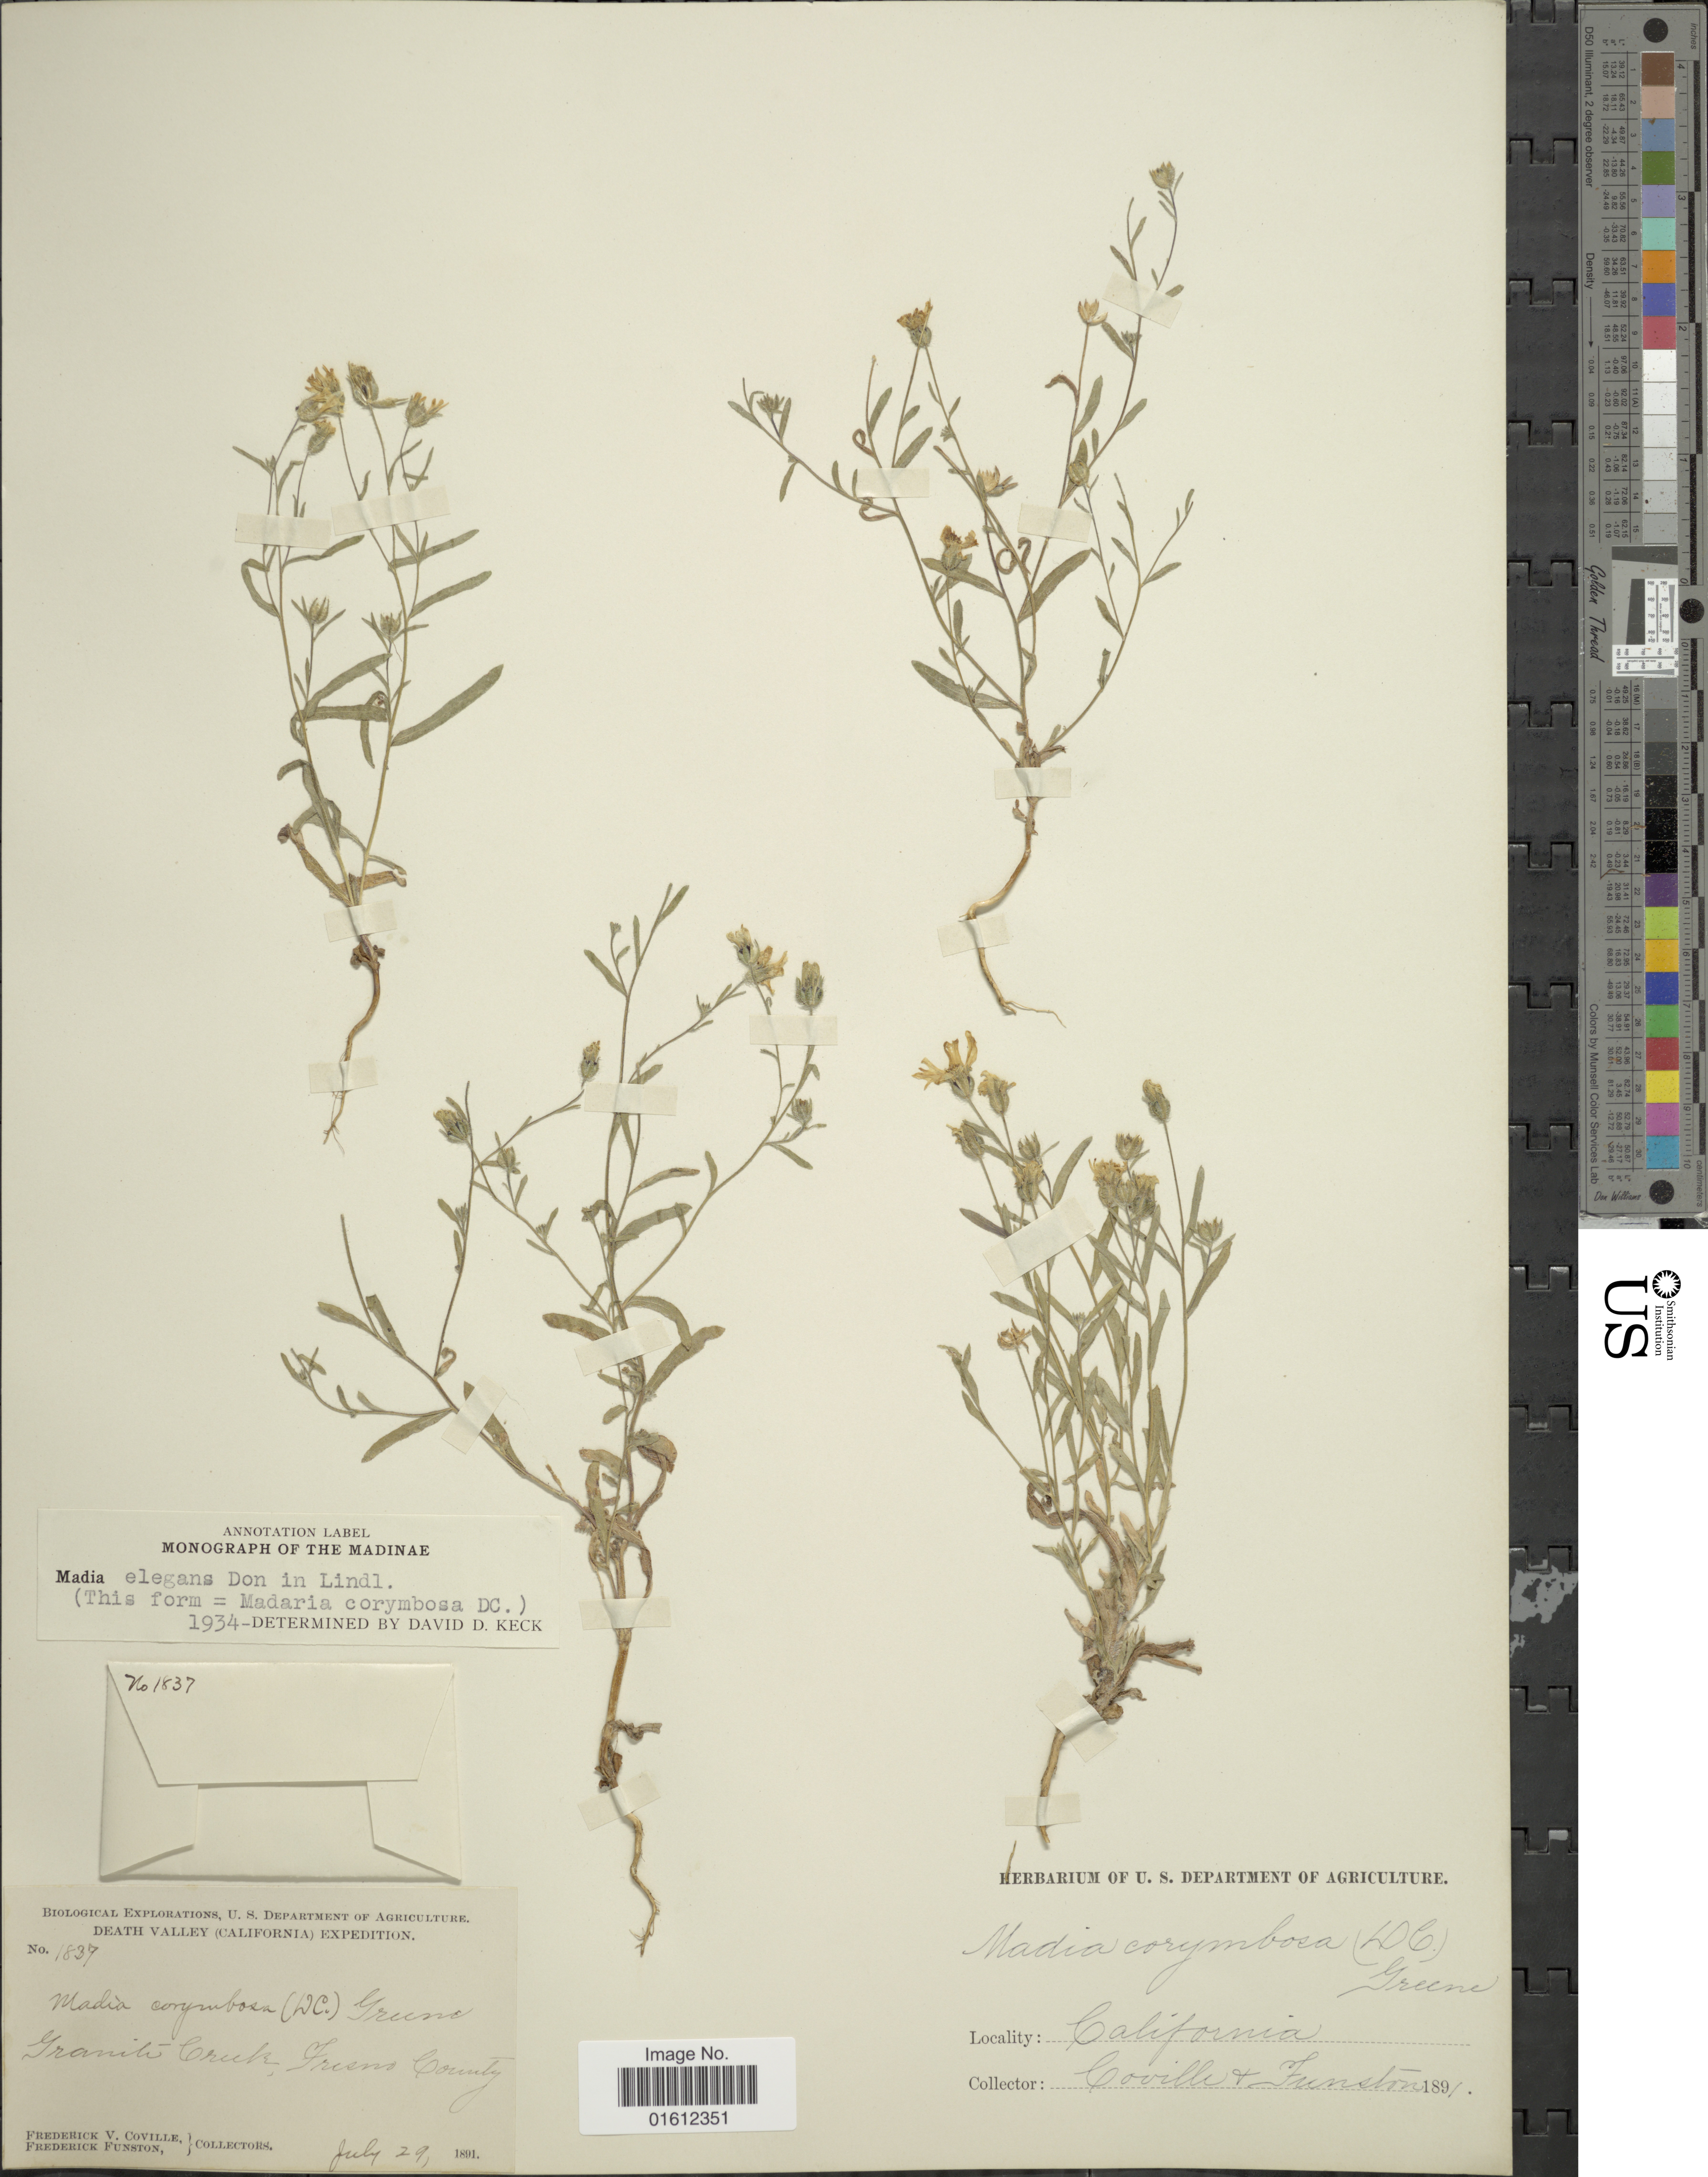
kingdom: Plantae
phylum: Tracheophyta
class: Magnoliopsida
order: Asterales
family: Asteraceae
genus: Madia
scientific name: Madia elegans subsp. elegans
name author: D. Don ex Lindl.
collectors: F. V. Coville & F. Funston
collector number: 1837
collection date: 1891-07-29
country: United States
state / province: California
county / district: Fresno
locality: Granite Creek, Frenso County.